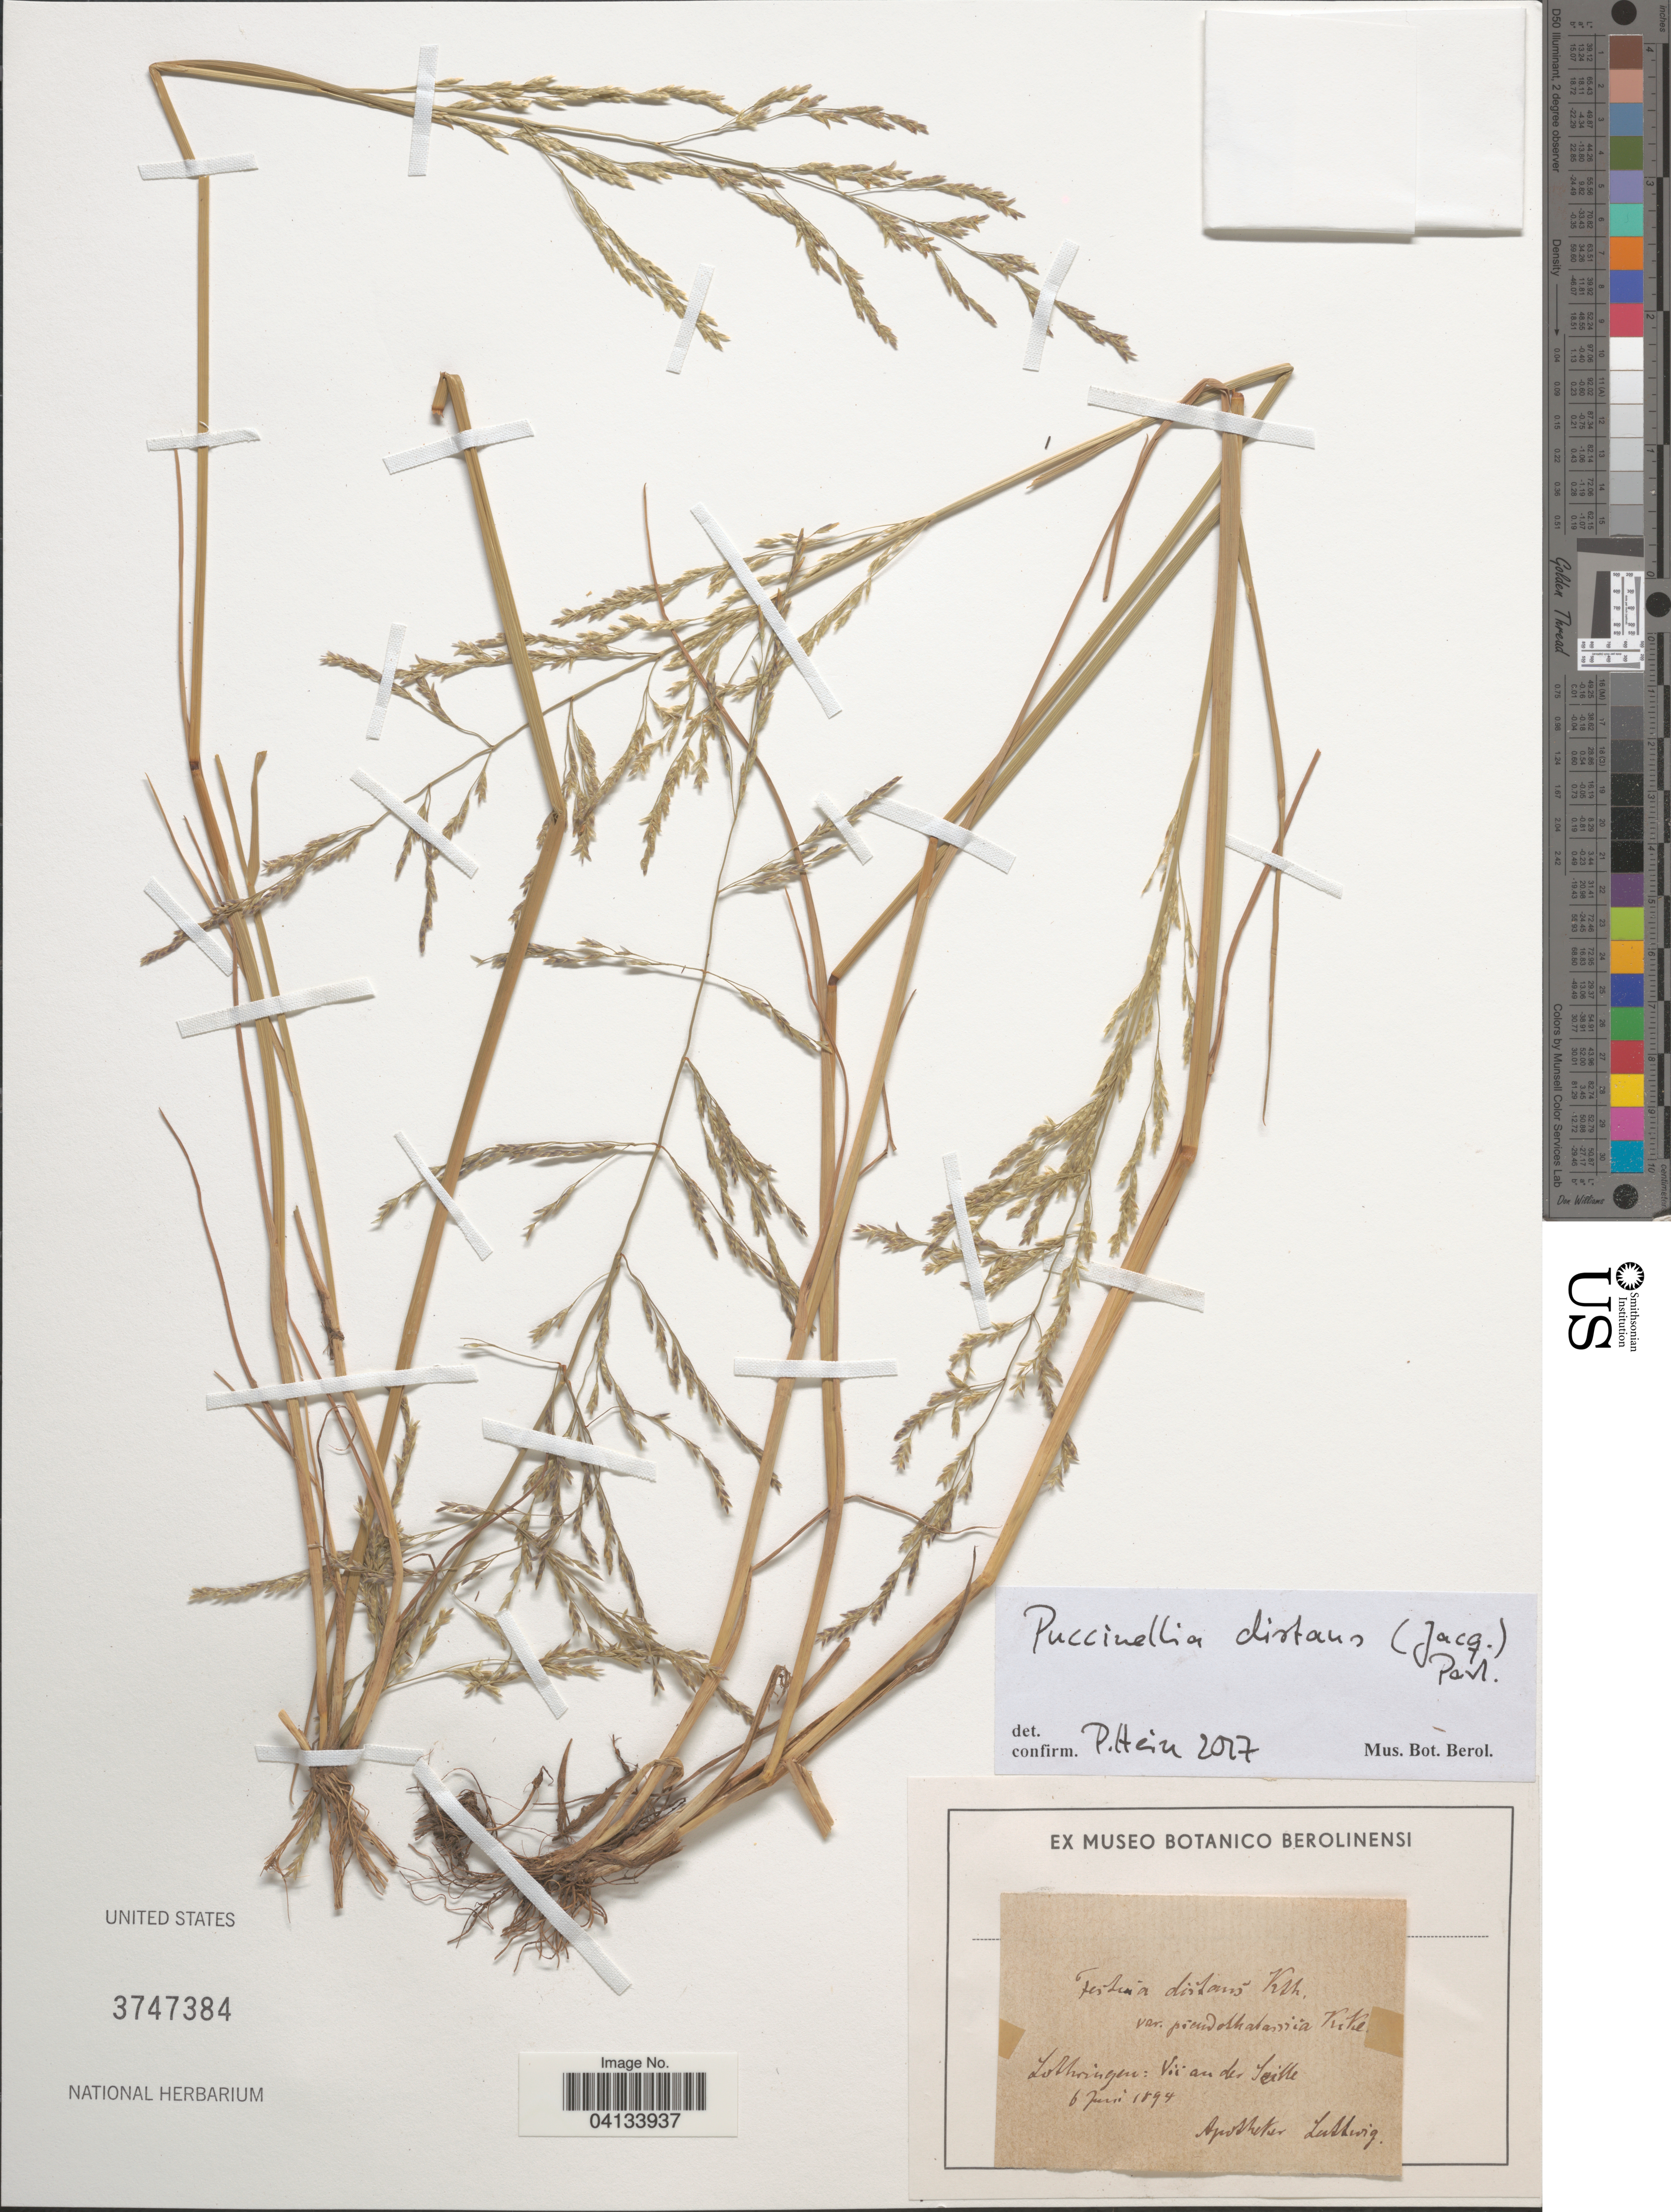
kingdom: Plantae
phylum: Tracheophyta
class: Liliopsida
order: Poales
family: Poaceae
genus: Puccinellia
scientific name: Puccinellia distans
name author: (Jacq.) Parl.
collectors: Luttwig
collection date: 1894-06-06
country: France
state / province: Grand Est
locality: Lothringen: Vic au des Seille.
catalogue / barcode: US 3747384